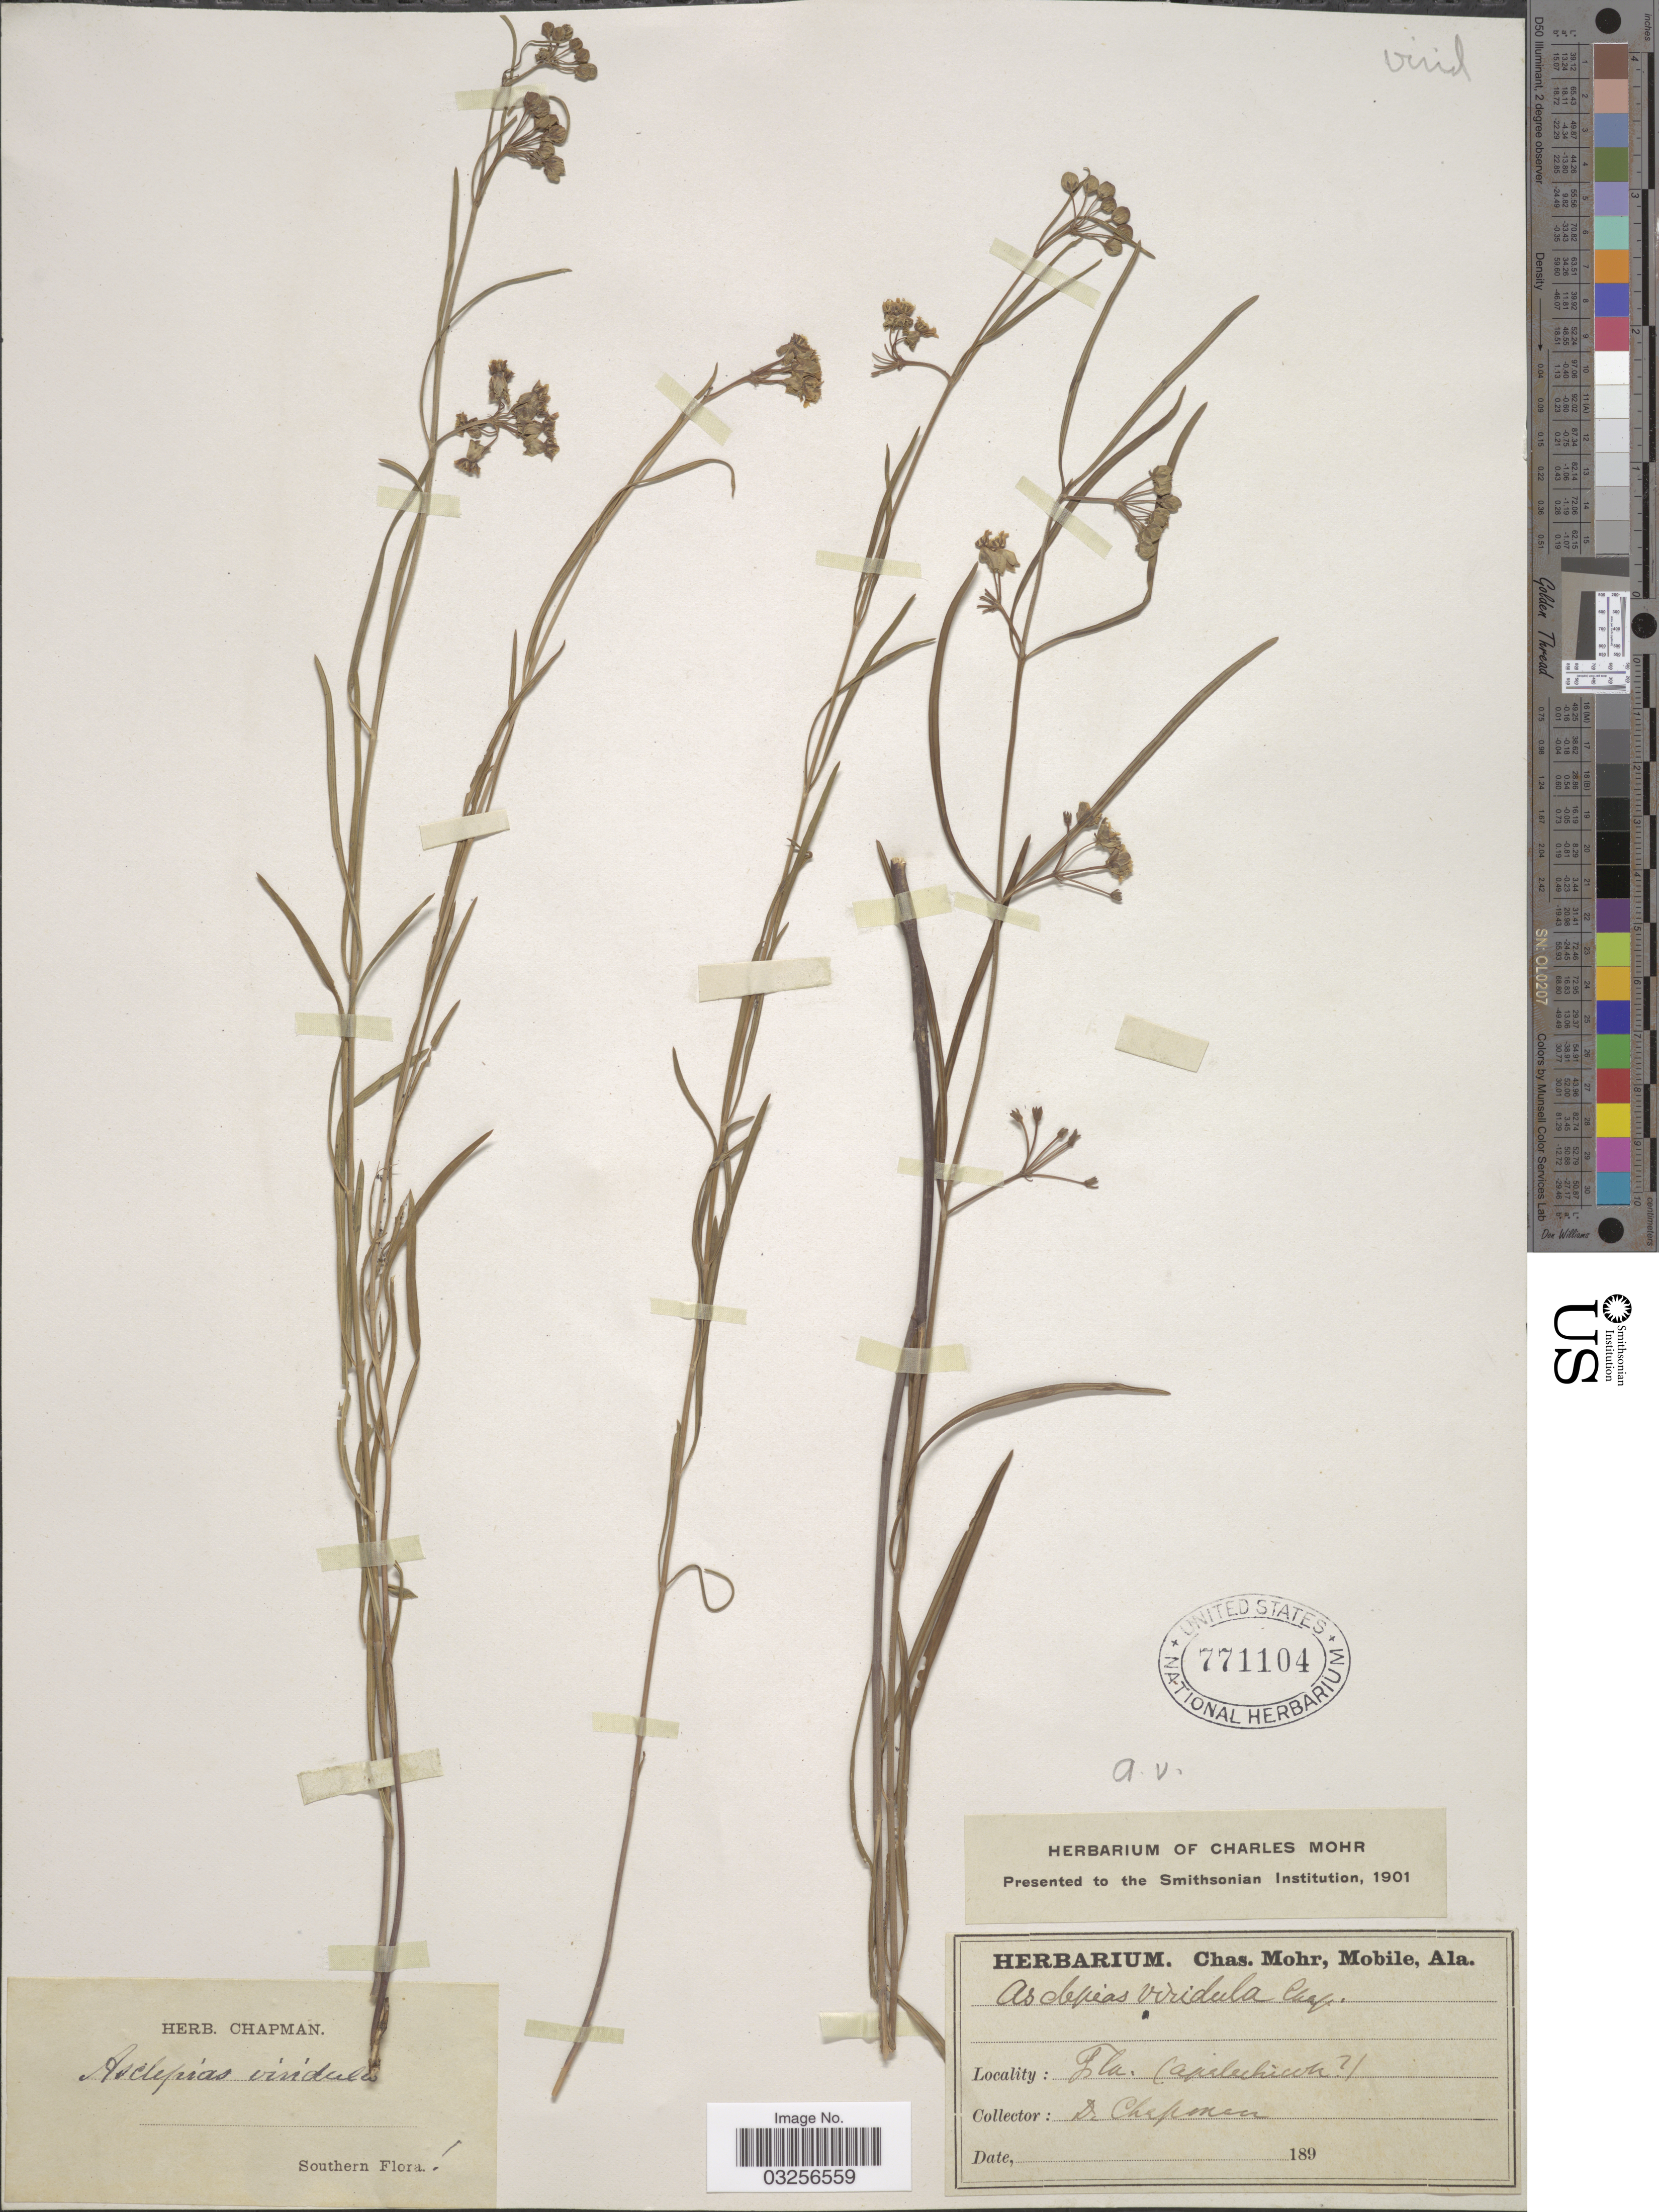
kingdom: Plantae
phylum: Tracheophyta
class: Magnoliopsida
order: Gentianales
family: Apocynaceae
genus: Asclepias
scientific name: Asclepias viridula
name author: Chapm.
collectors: Chapman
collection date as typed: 189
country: United States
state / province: Florida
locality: Fla. (Apalachicola).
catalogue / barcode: US 771104